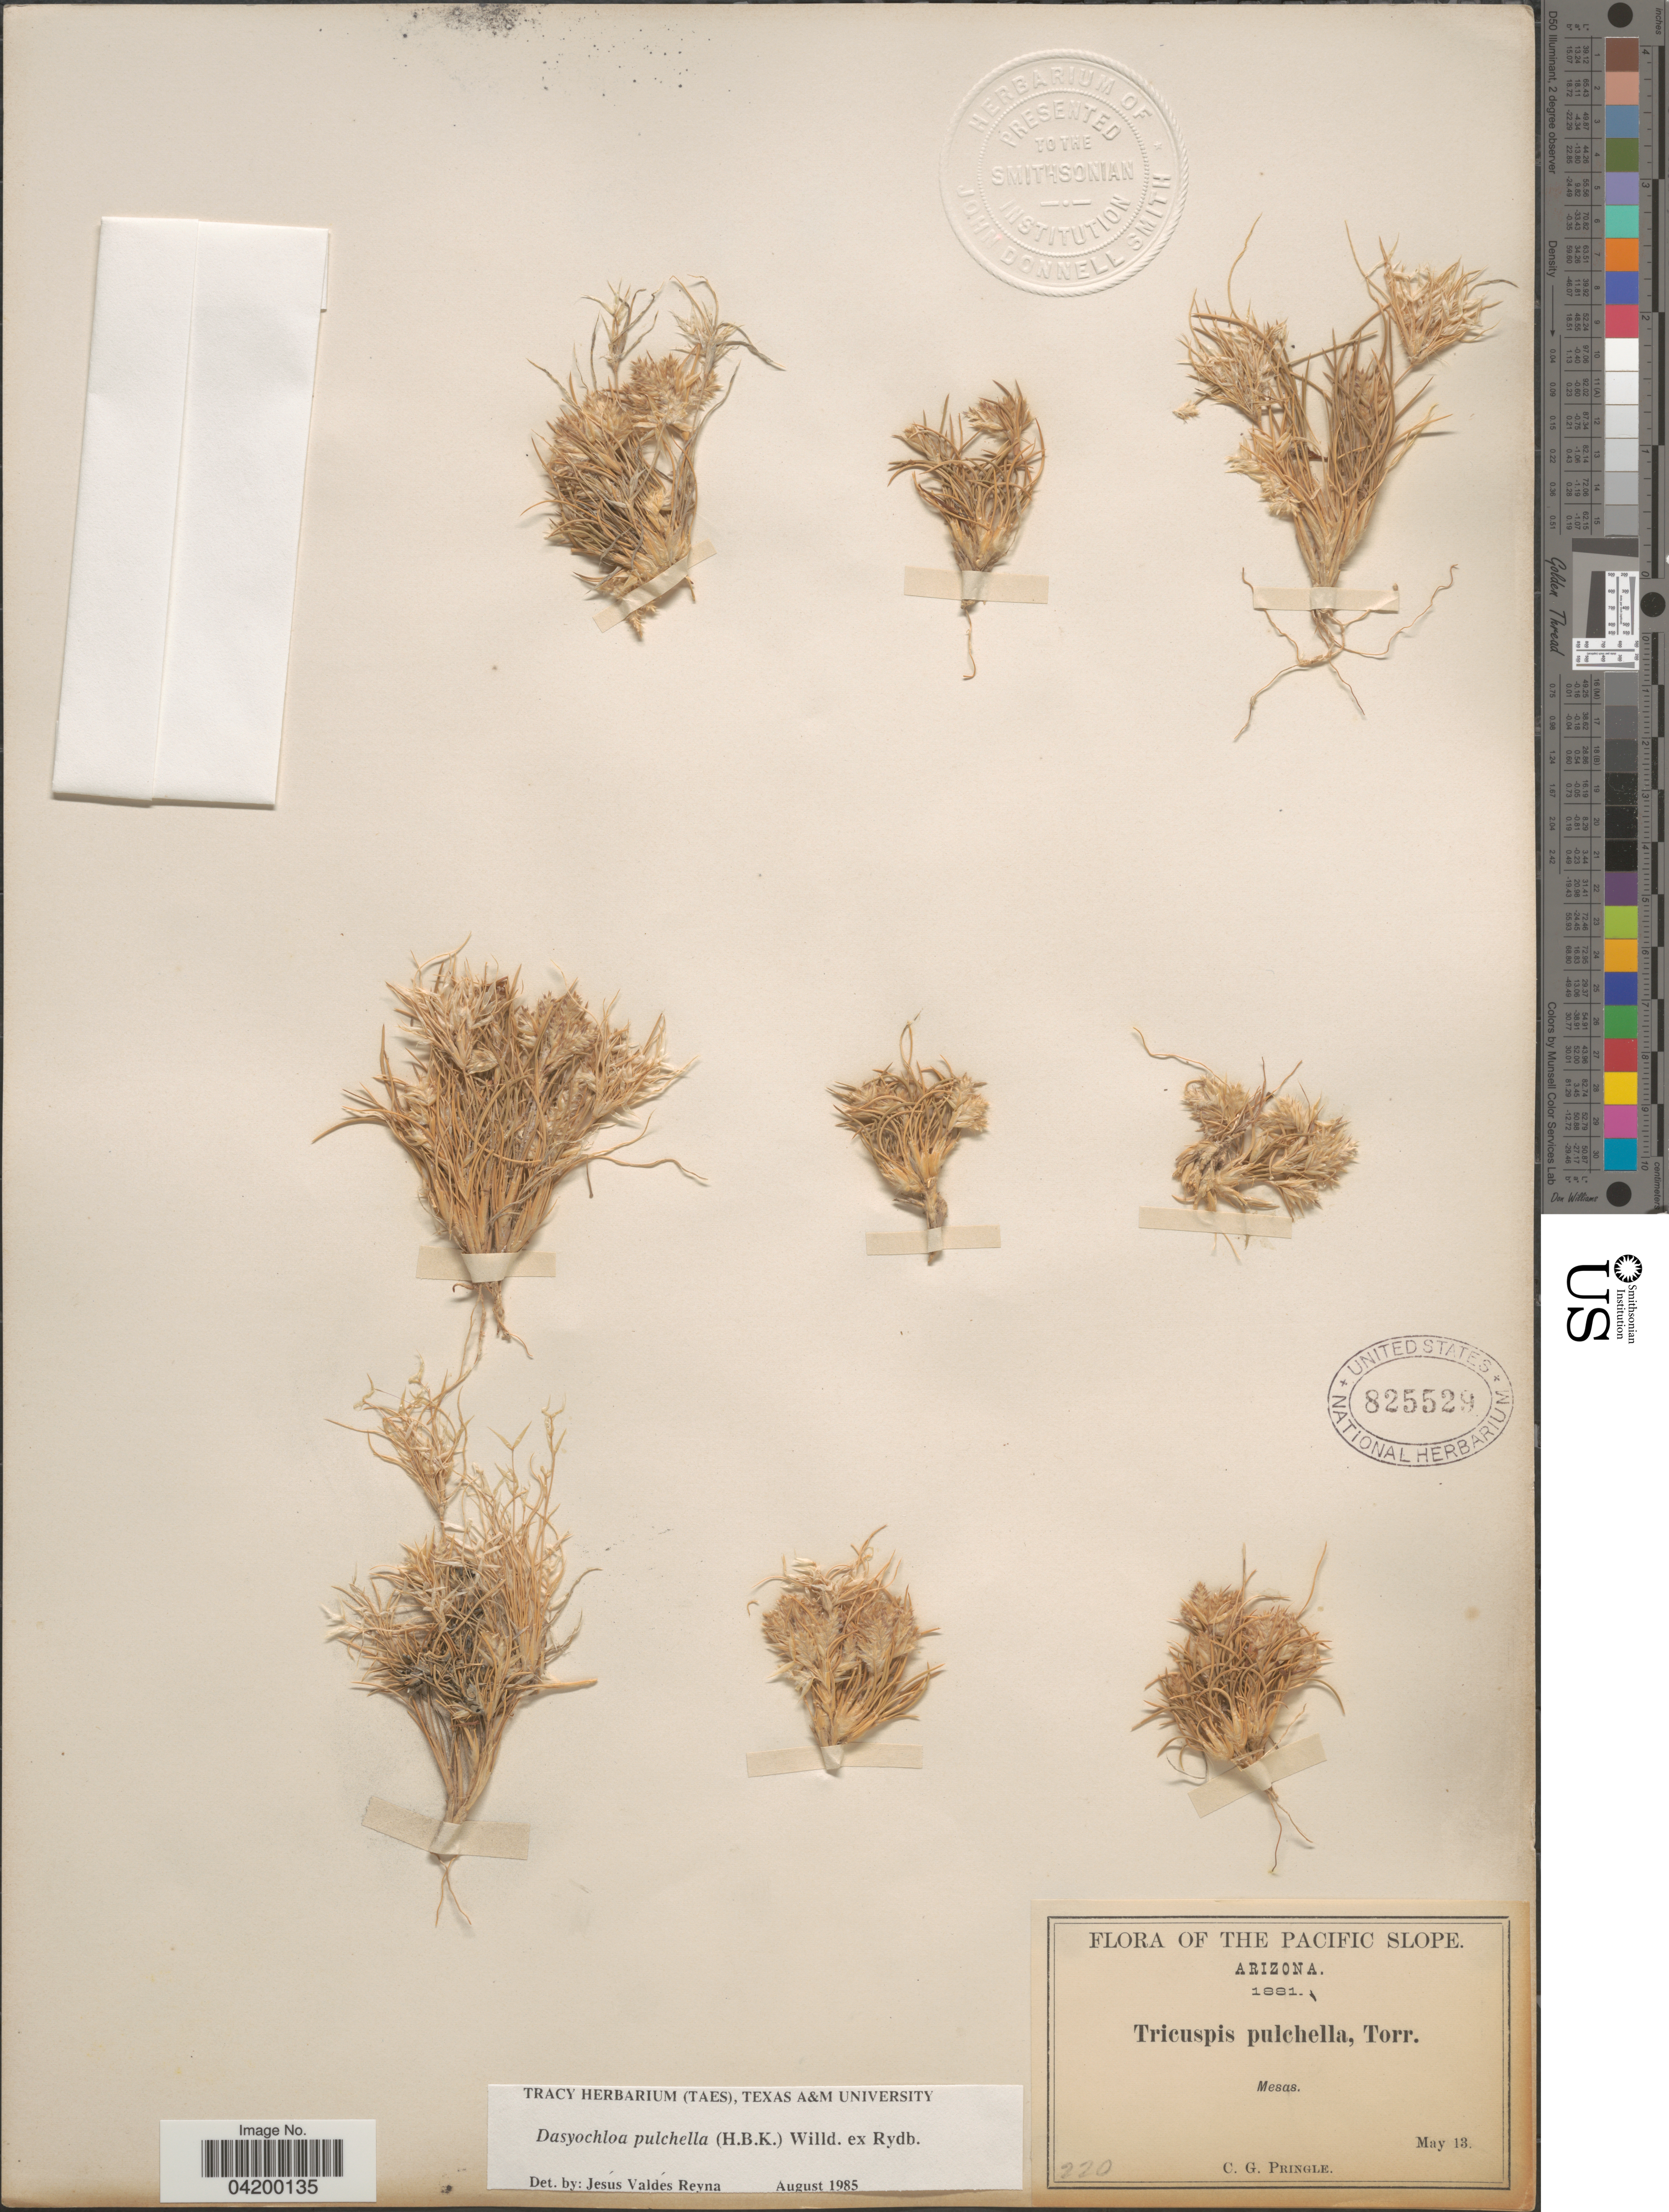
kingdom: Plantae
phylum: Tracheophyta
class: Liliopsida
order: Poales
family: Poaceae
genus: Dasyochloa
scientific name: Dasyochloa pulchella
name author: (Kunth) Willd. ex Rydb.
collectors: C. G. Pringle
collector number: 220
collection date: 1881-05-13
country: United States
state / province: Arizona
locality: Pacific Slope. Mesas.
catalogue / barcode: US 825529